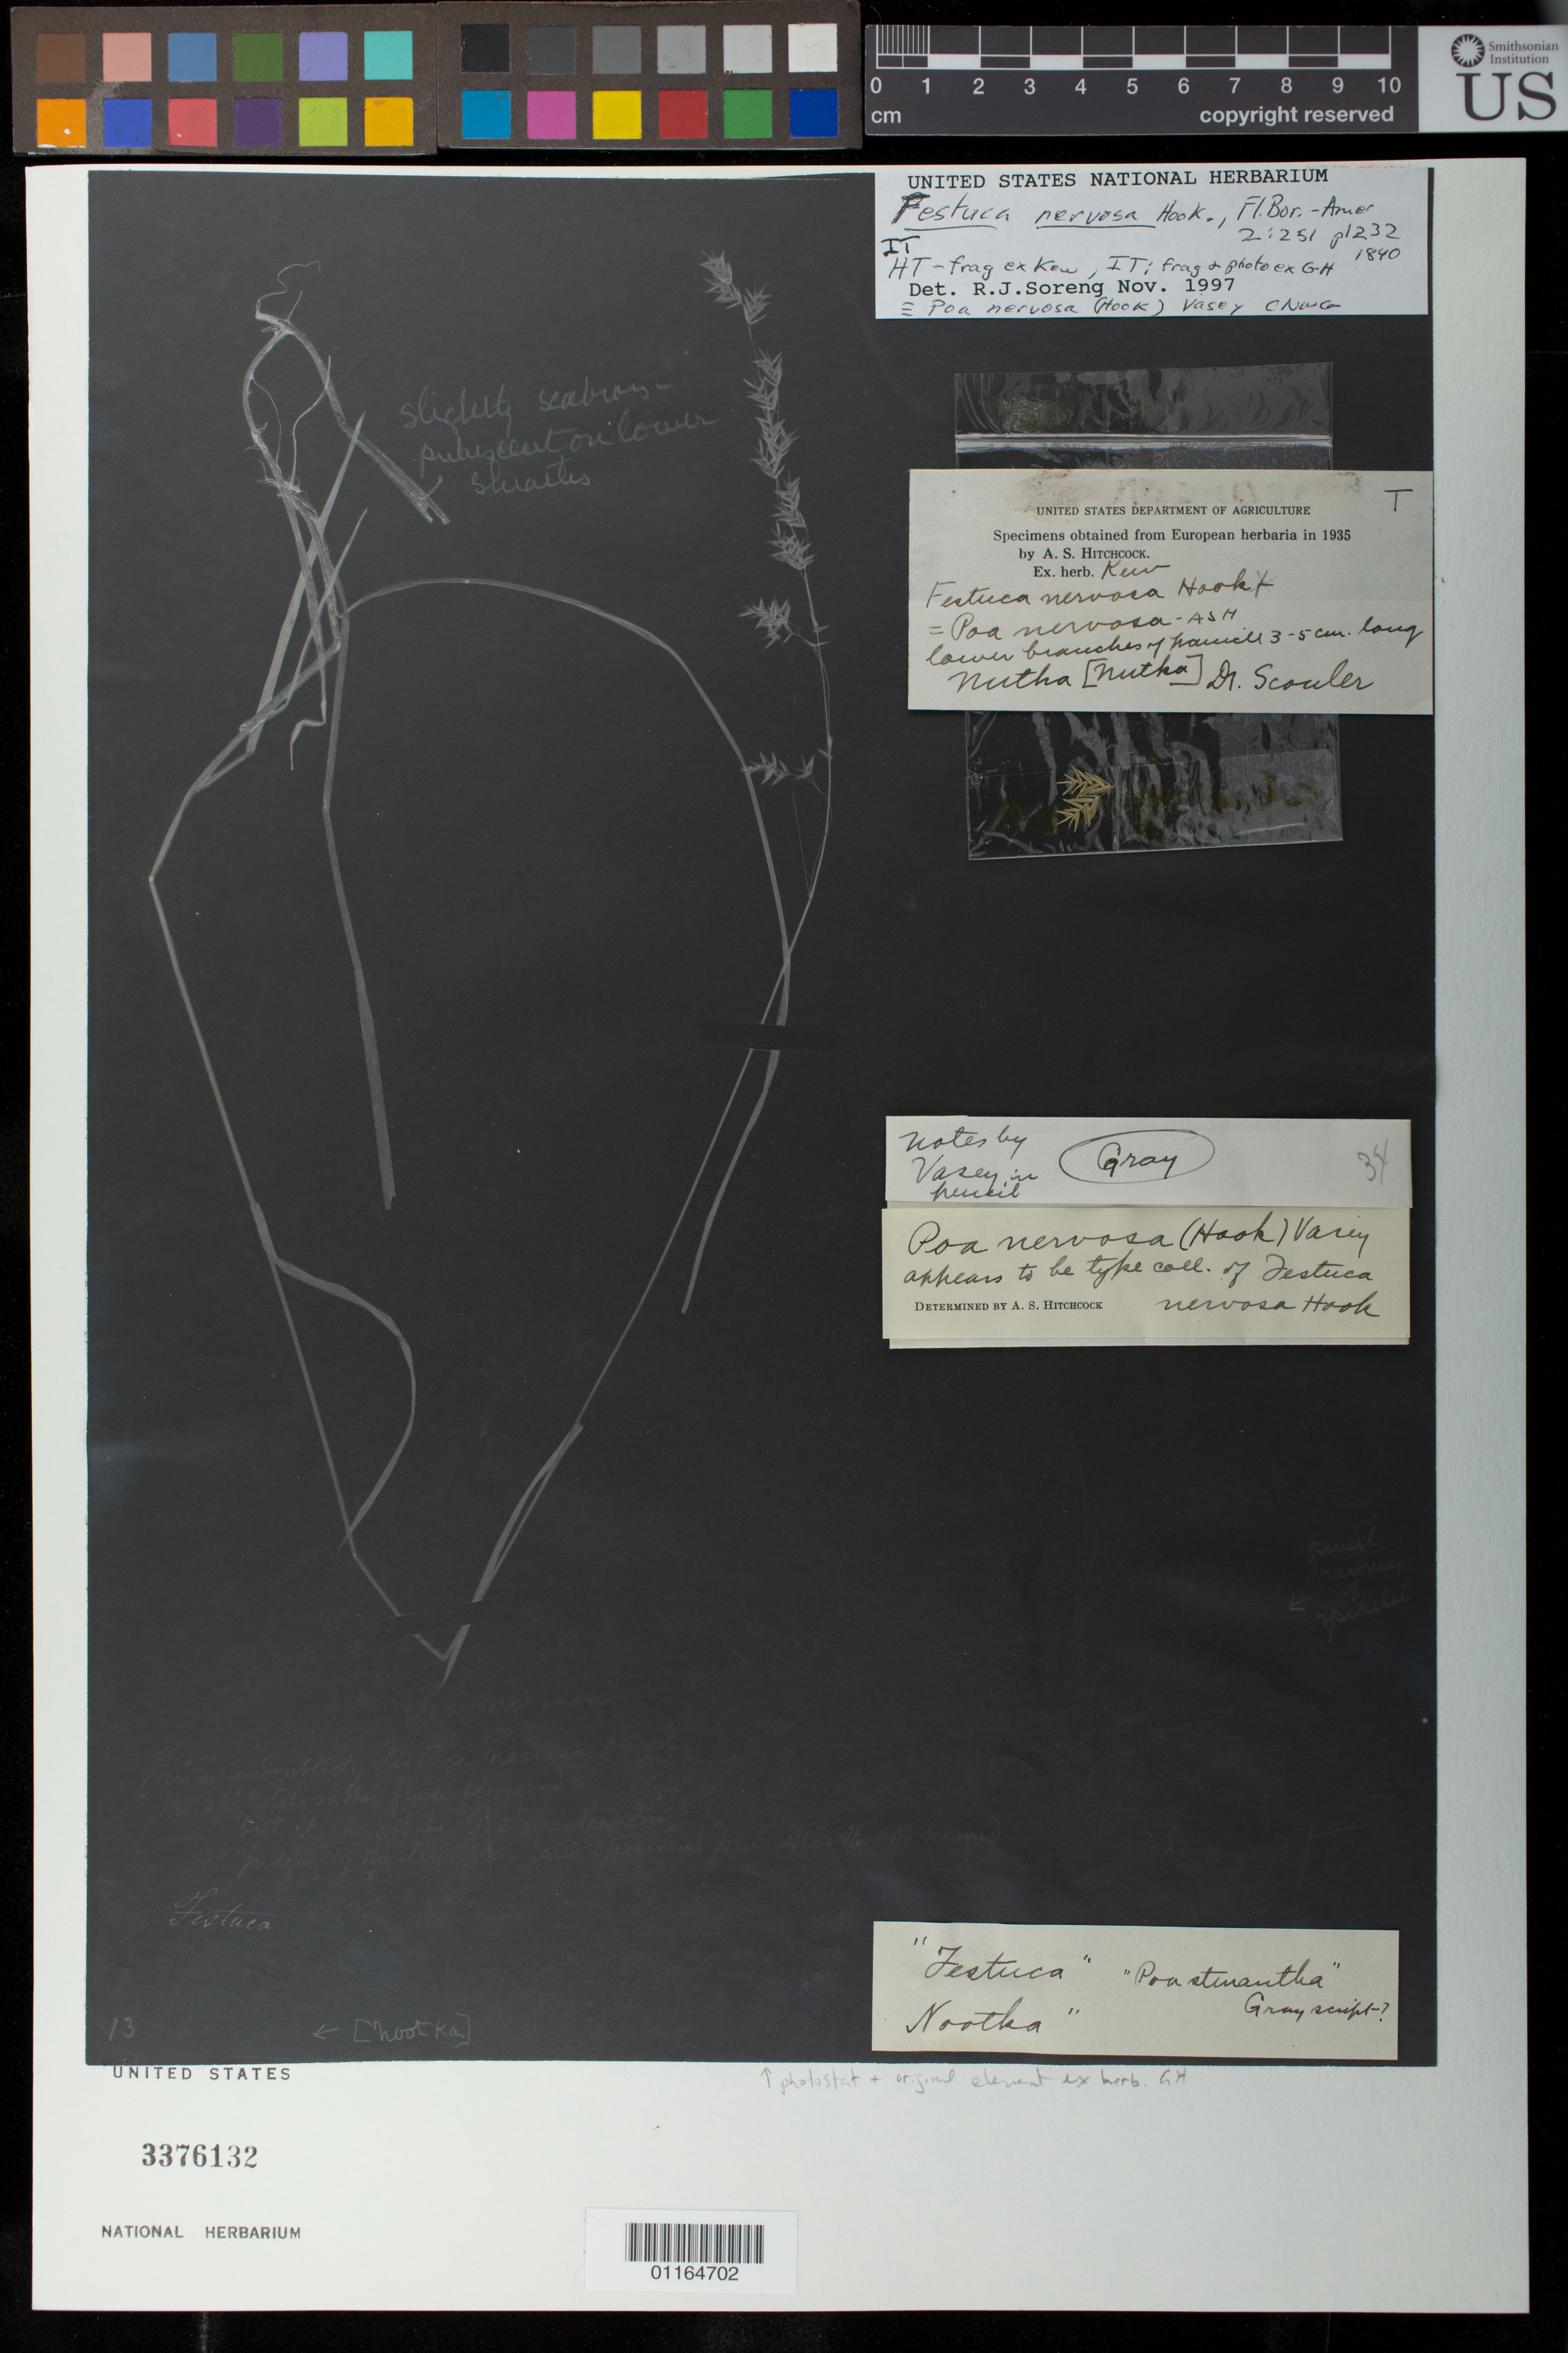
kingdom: Plantae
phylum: Tracheophyta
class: Liliopsida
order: Poales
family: Poaceae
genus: Festuca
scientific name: Festuca nervosa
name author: Hook.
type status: Type Collection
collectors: J. Scouler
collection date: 1824/1825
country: Canada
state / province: British Columbia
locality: Vancouver Island [Nutka]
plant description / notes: Photostat and fragmentary material of type specimen ex herb. GH. Sheet bears 2 elements; element in glassine envelope (ex Kew) probably added at later date (both are apparently type material)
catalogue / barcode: US 3376132